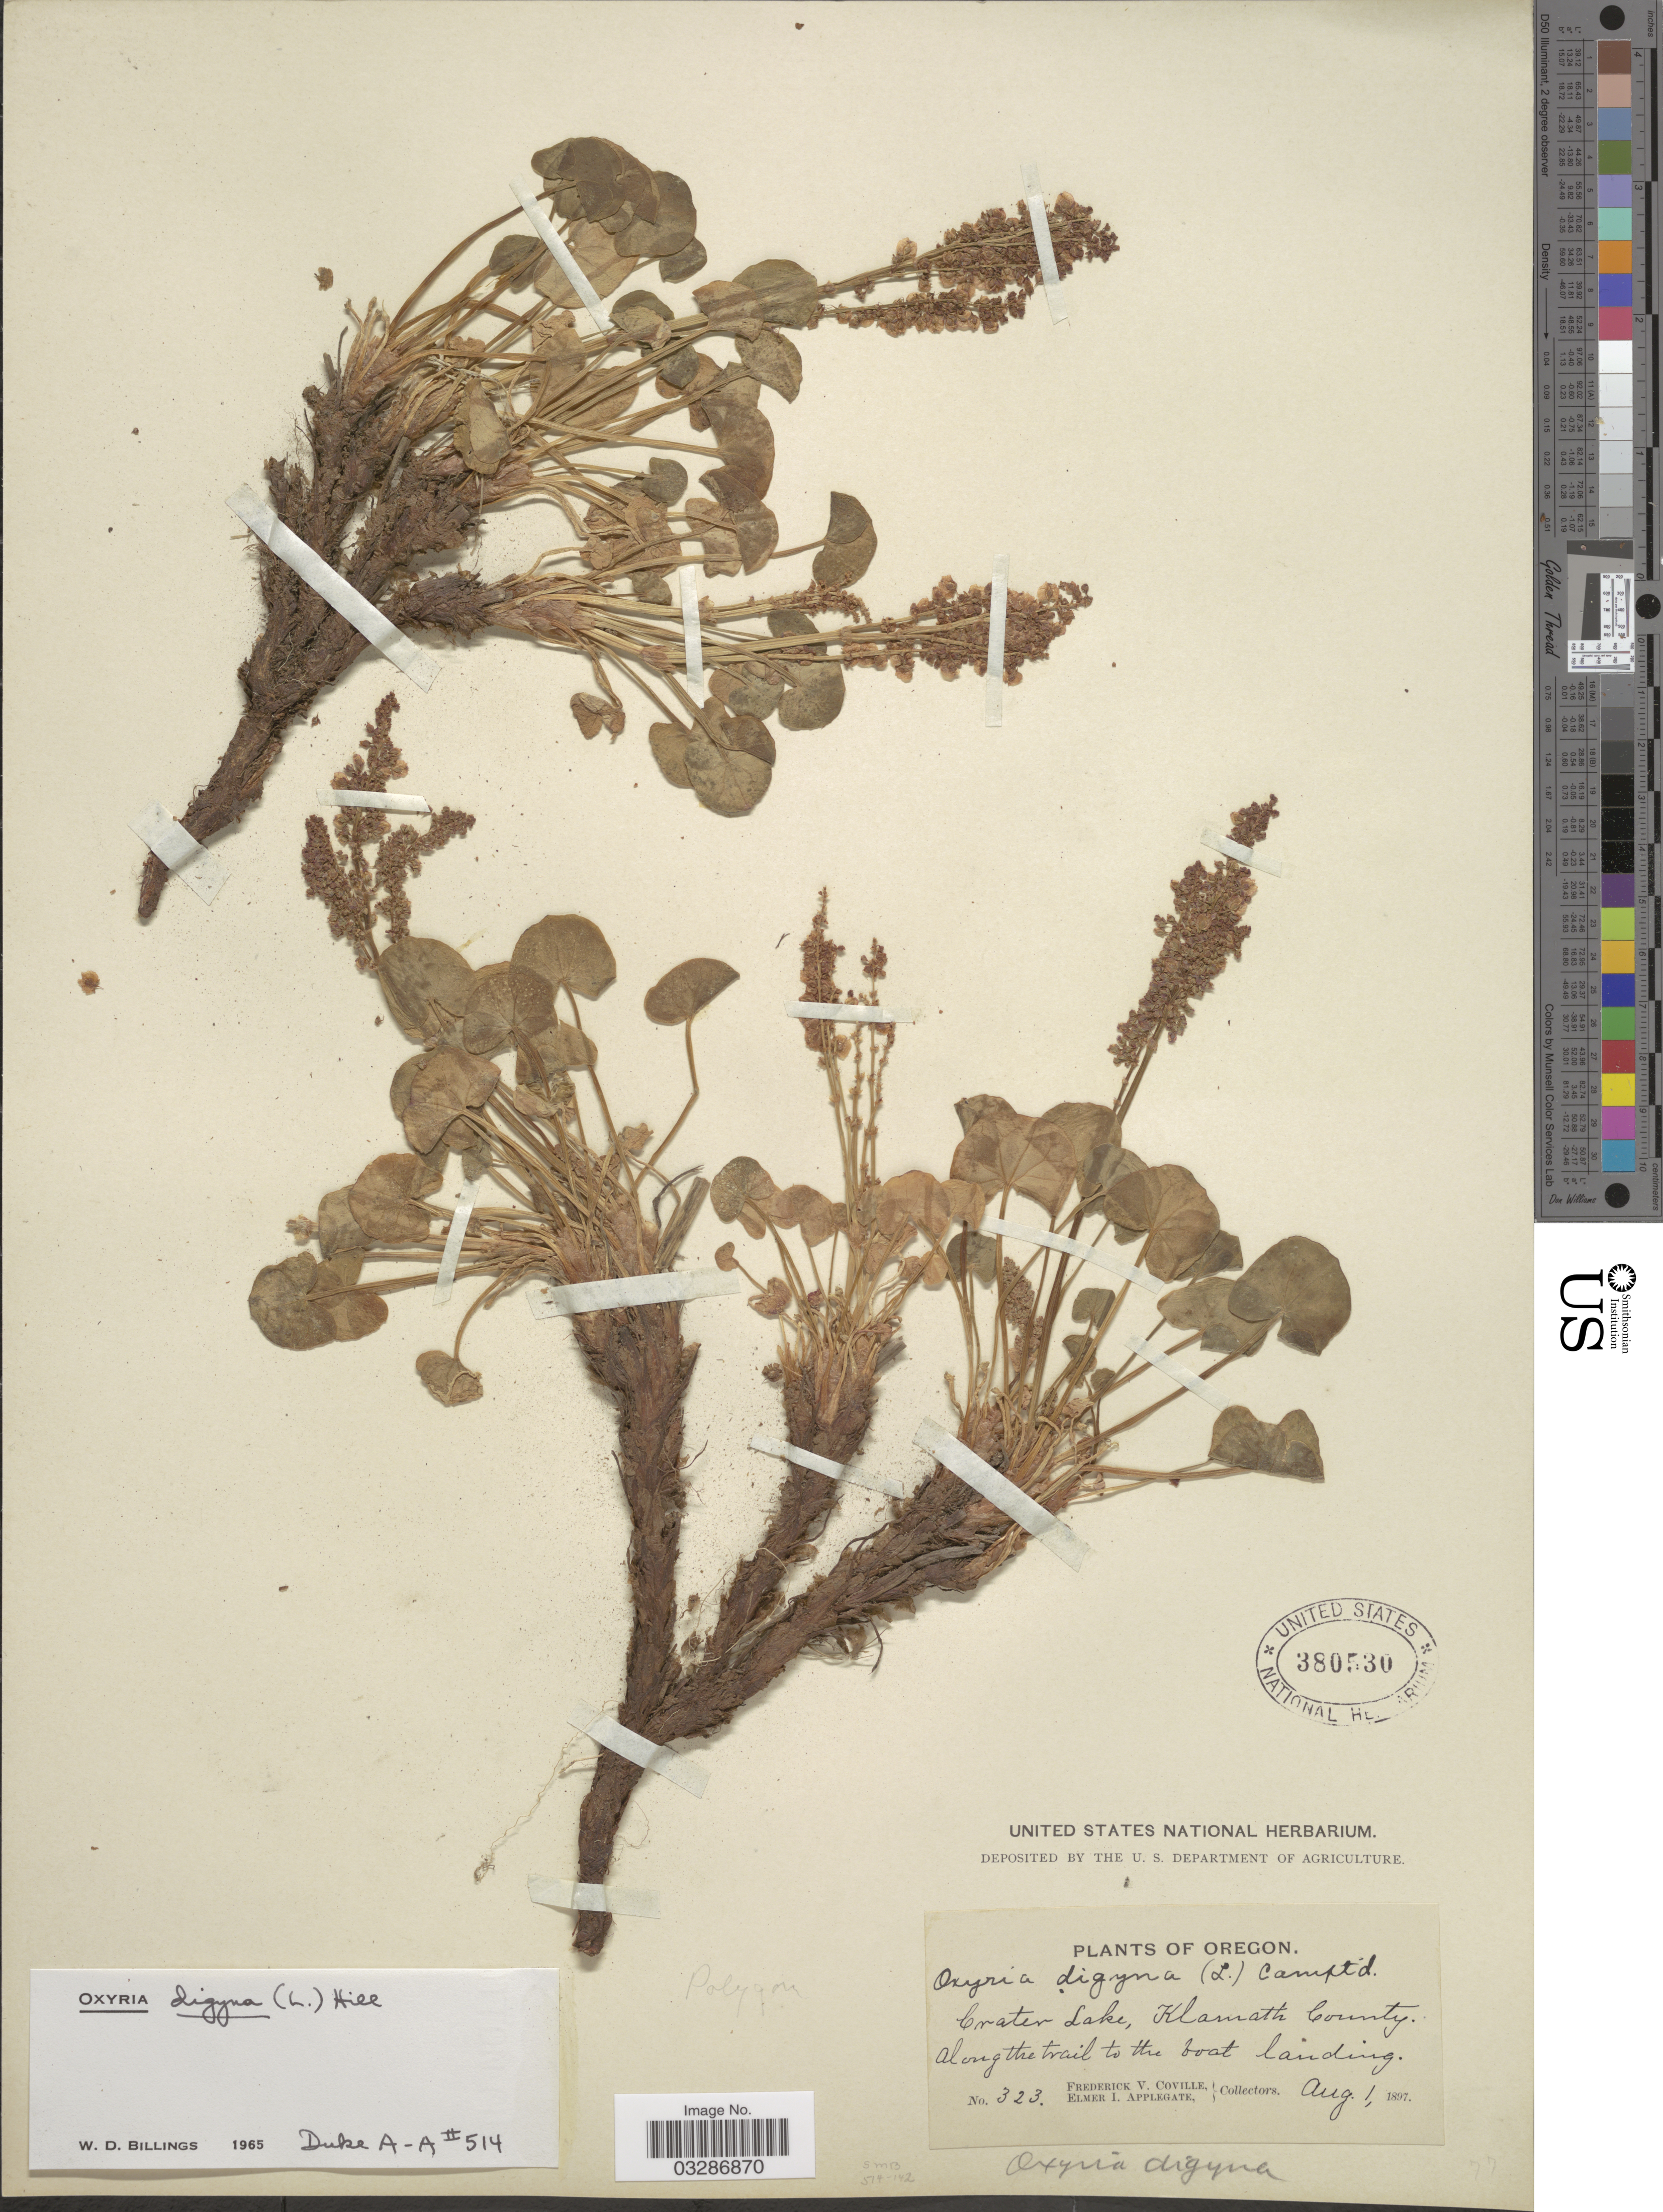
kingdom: Plantae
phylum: Tracheophyta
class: Magnoliopsida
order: Caryophyllales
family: Polygonaceae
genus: Oxyria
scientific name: Oxyria digyna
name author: (L.) Hill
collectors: F. V. Coville & E. I. Applegate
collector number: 323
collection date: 1897-08-01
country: United States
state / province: Oregon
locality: Crater Lake, Klamath County. Along the trail to the boat landing.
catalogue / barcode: US 380530